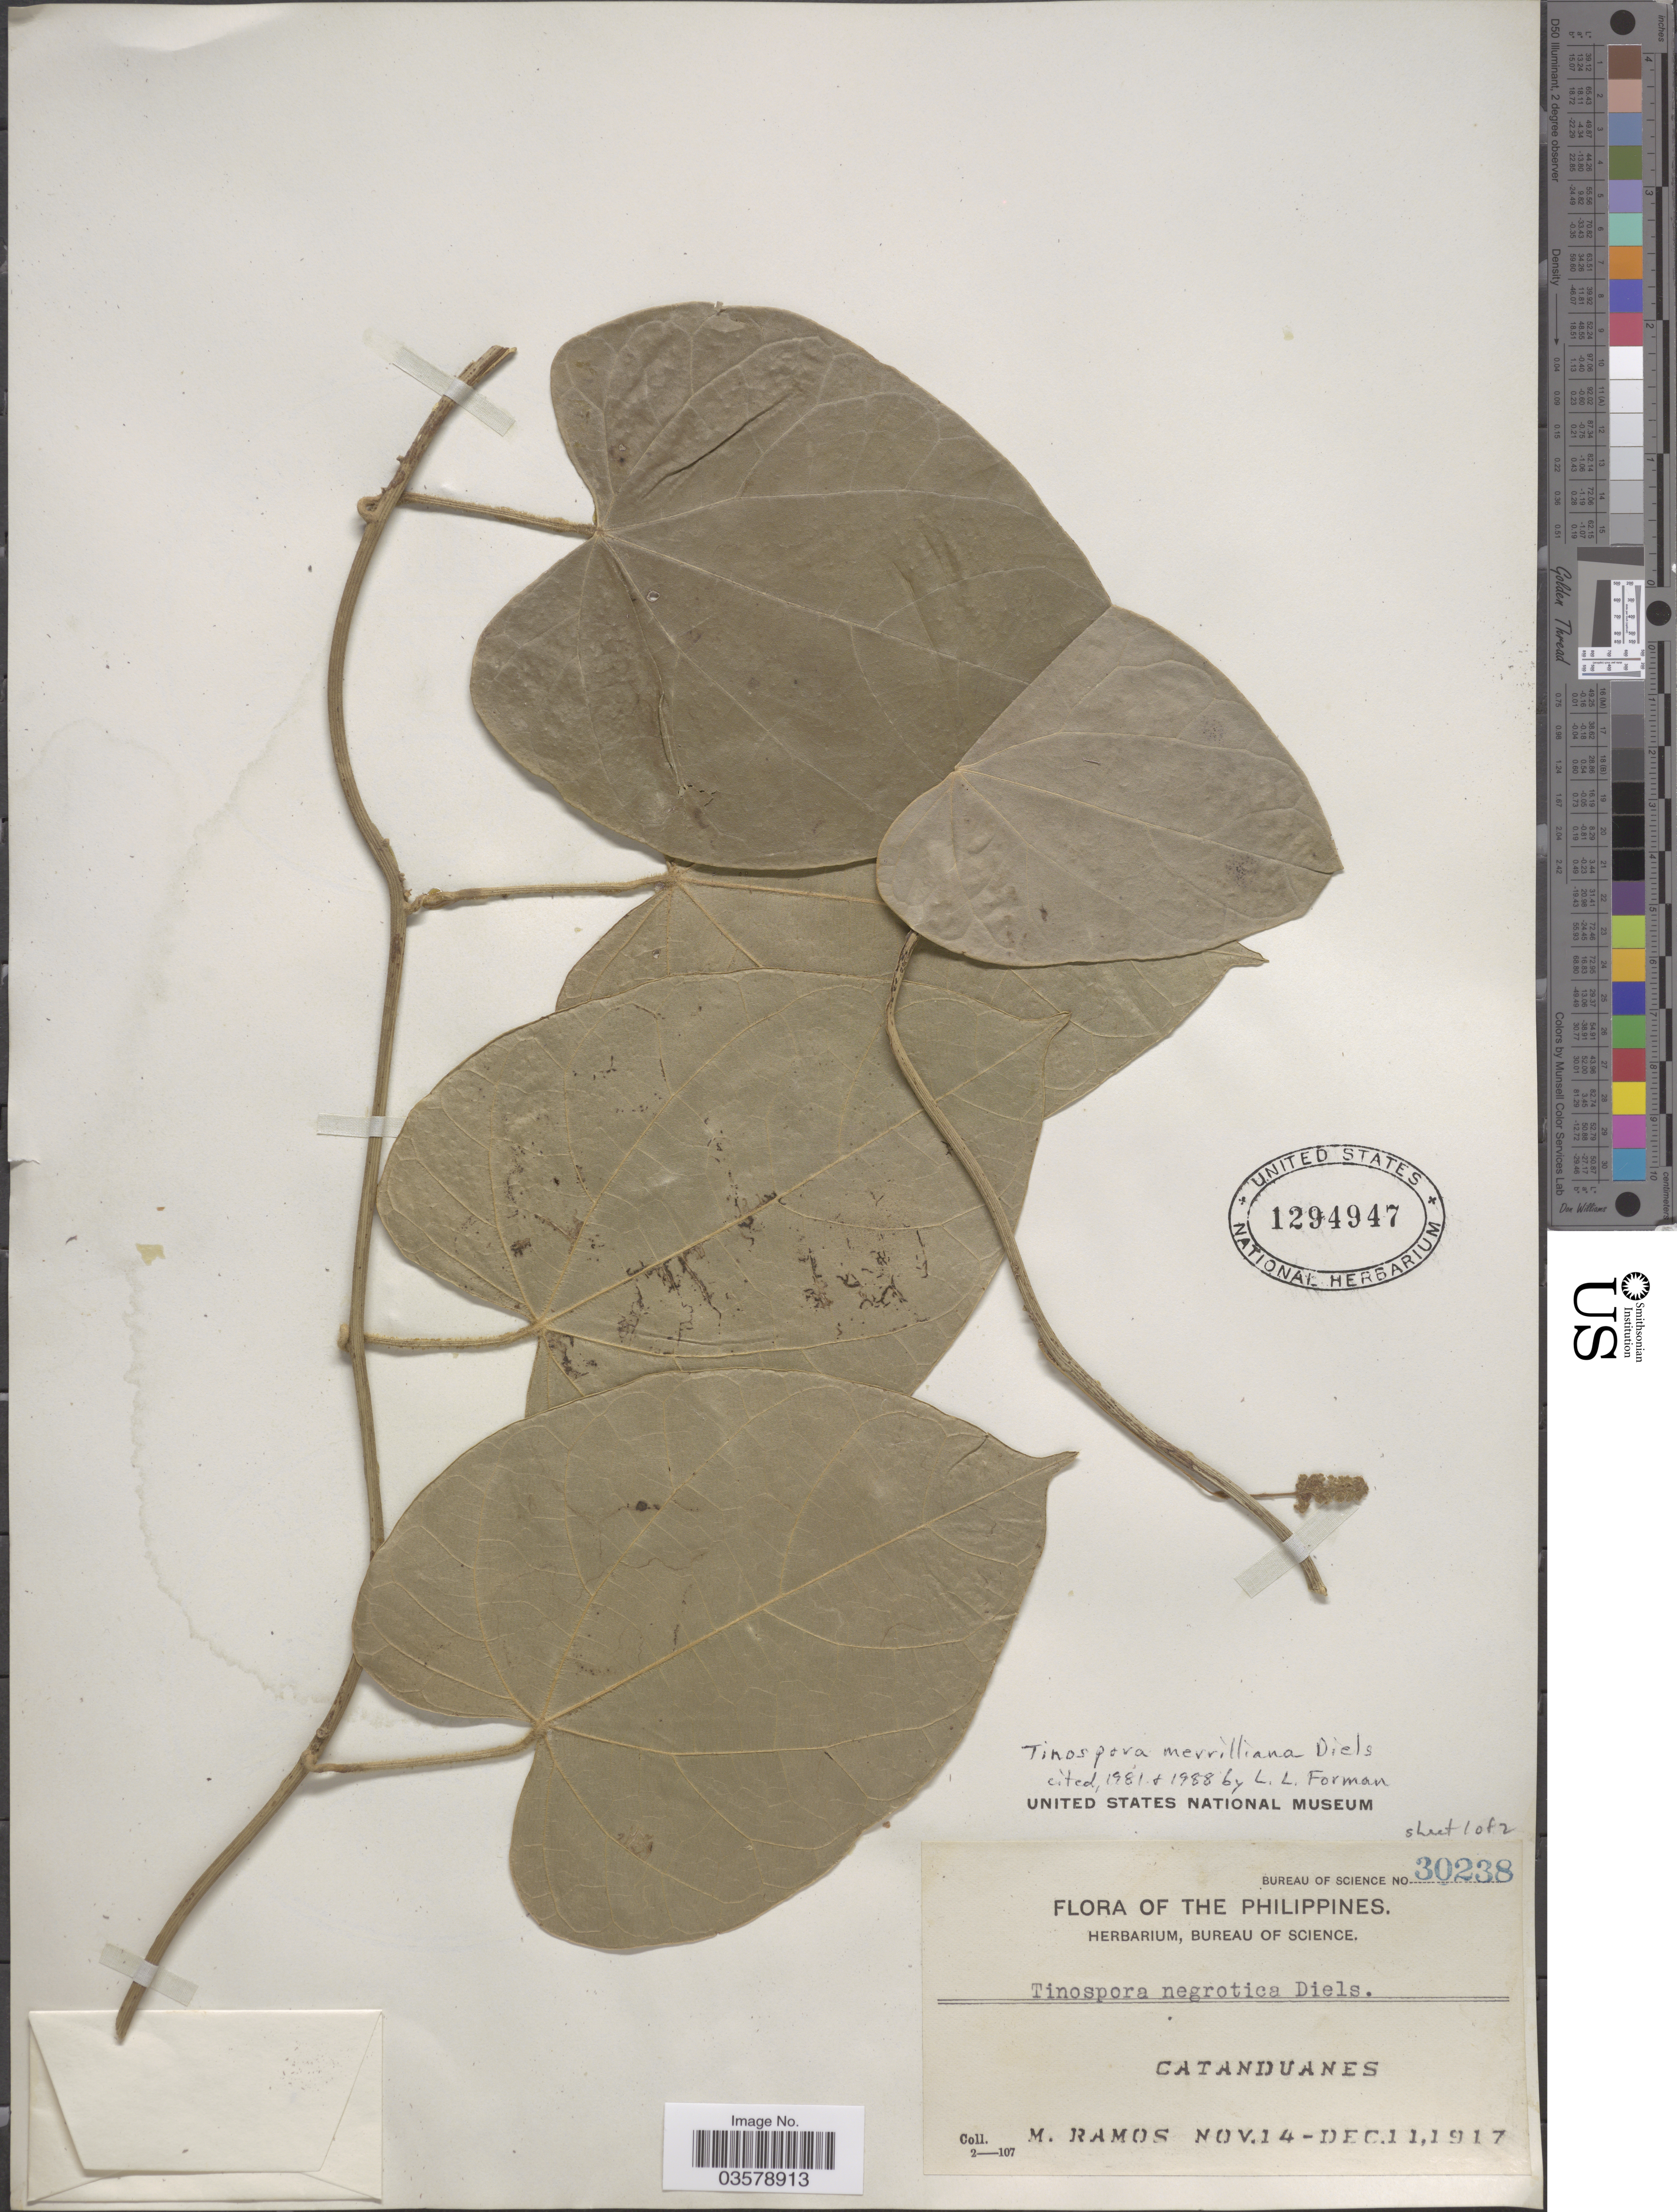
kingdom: Plantae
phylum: Tracheophyta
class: Magnoliopsida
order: Ranunculales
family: Menispermaceae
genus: Tinospora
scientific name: Tinospora merrilliana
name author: Diels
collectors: M. Ramos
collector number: Bureau of Science 30238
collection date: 1917-11-14/1917-12-11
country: Philippines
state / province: Bicol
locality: Catanduanes.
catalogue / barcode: US 1294947